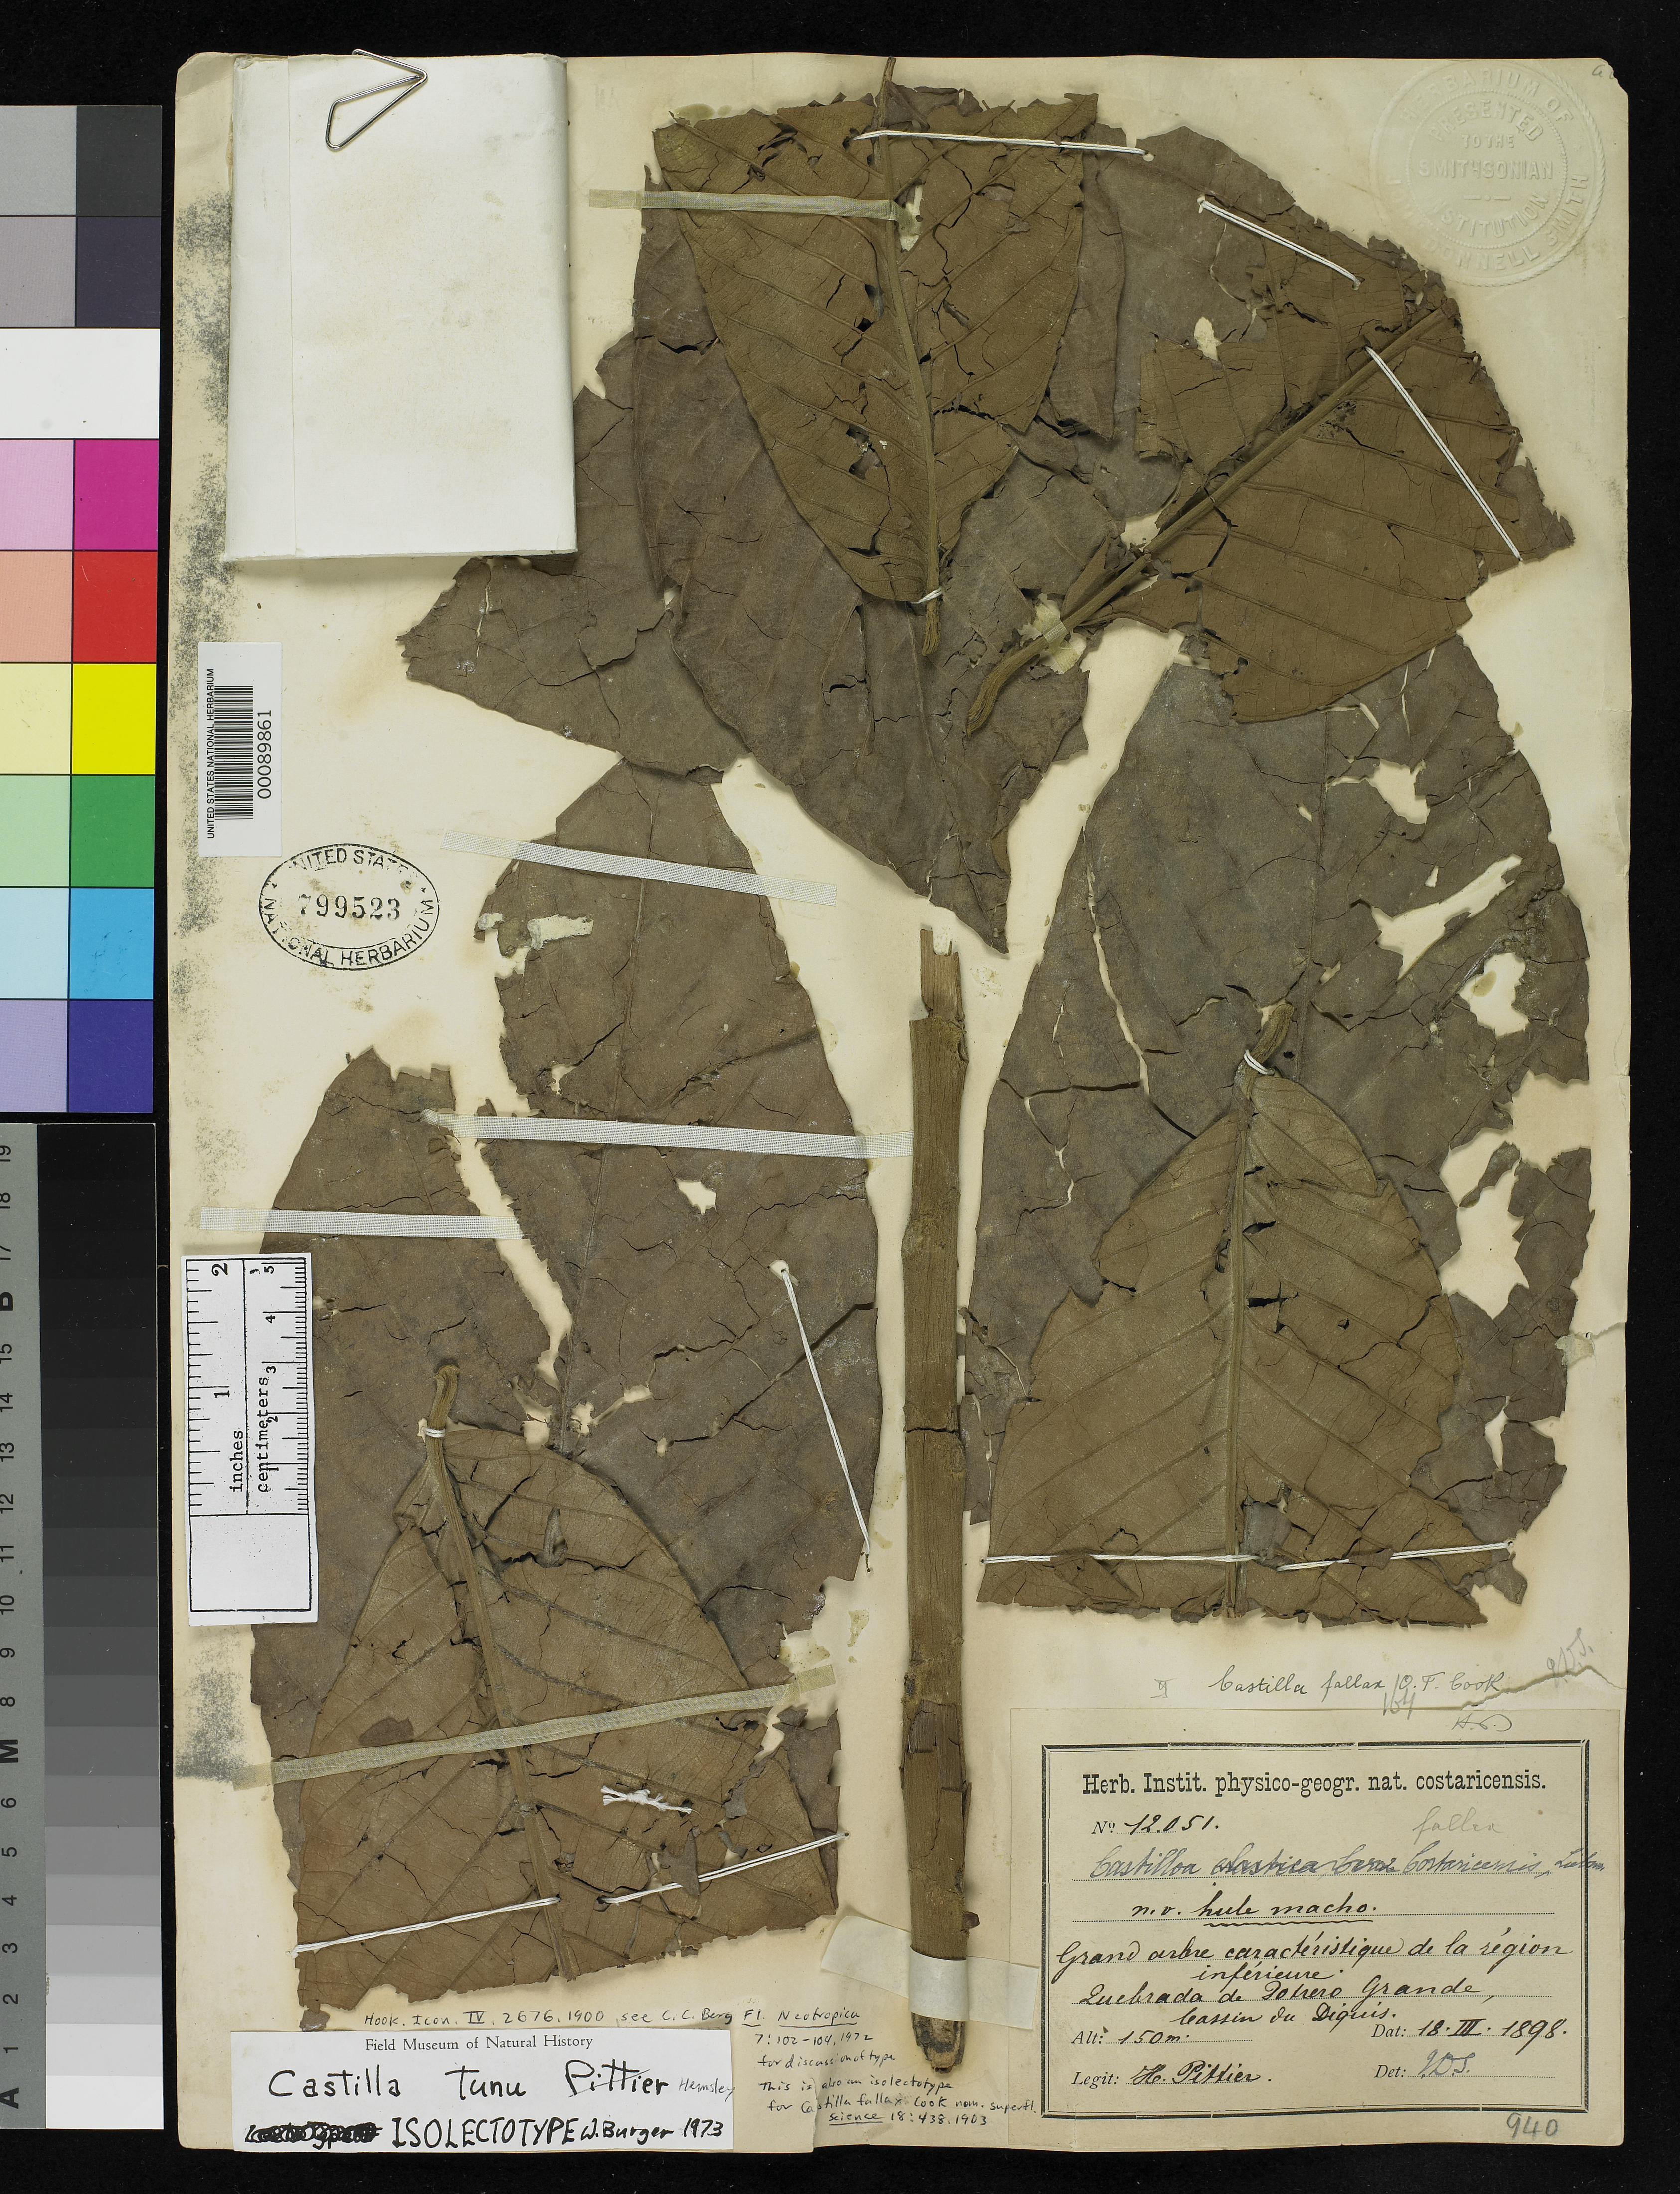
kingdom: Plantae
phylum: Tracheophyta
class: Magnoliopsida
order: Rosales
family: Moraceae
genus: Castilla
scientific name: Castilla tunu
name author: Hemsl.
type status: Isolectotype; Isosyntype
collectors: H. F. Pittier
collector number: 12051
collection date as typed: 18 Mar 1898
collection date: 1898-03-18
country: Costa Rica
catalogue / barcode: US 799523